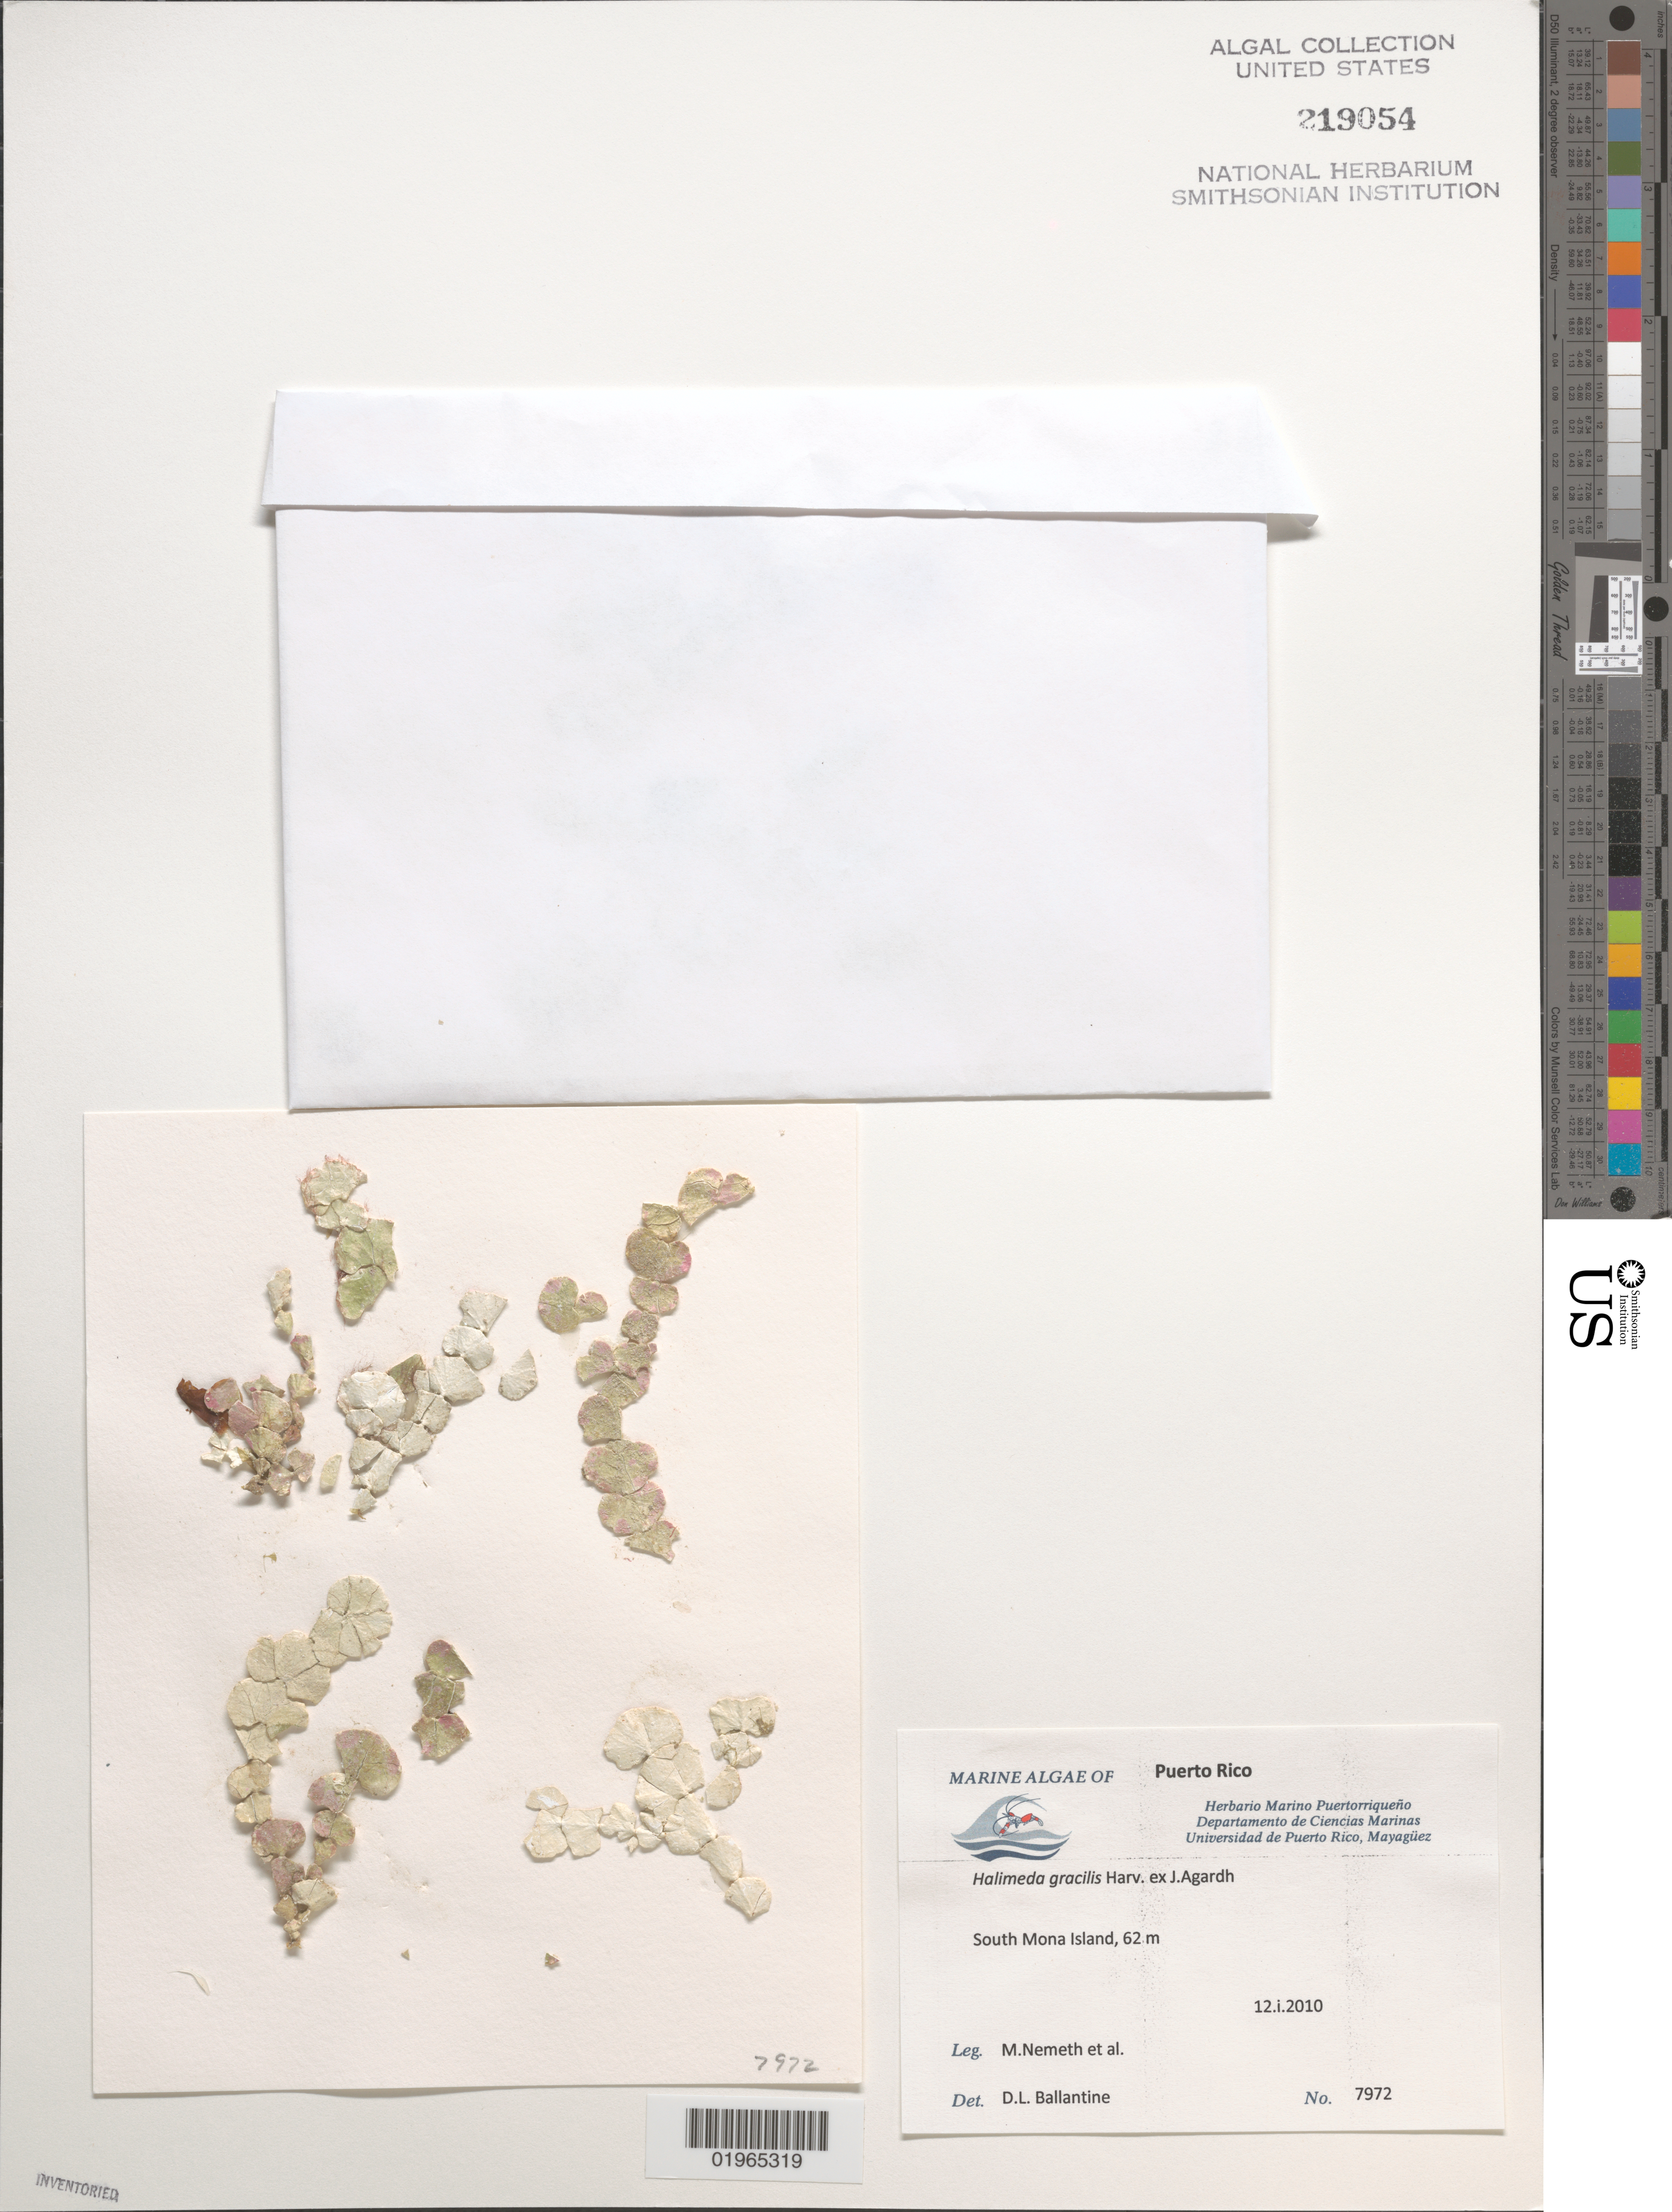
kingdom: Plantae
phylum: Chlorophyta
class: Ulvophyceae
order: Bryopsidales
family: Halimedaceae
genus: Halimeda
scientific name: Halimeda gracilis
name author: Harv. ex J. Agardh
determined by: Ballantine, D. L.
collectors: M. Nemeth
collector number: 7972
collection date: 2010-01-12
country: Puerto Rico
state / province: Mayagüez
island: Mona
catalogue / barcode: US 219054